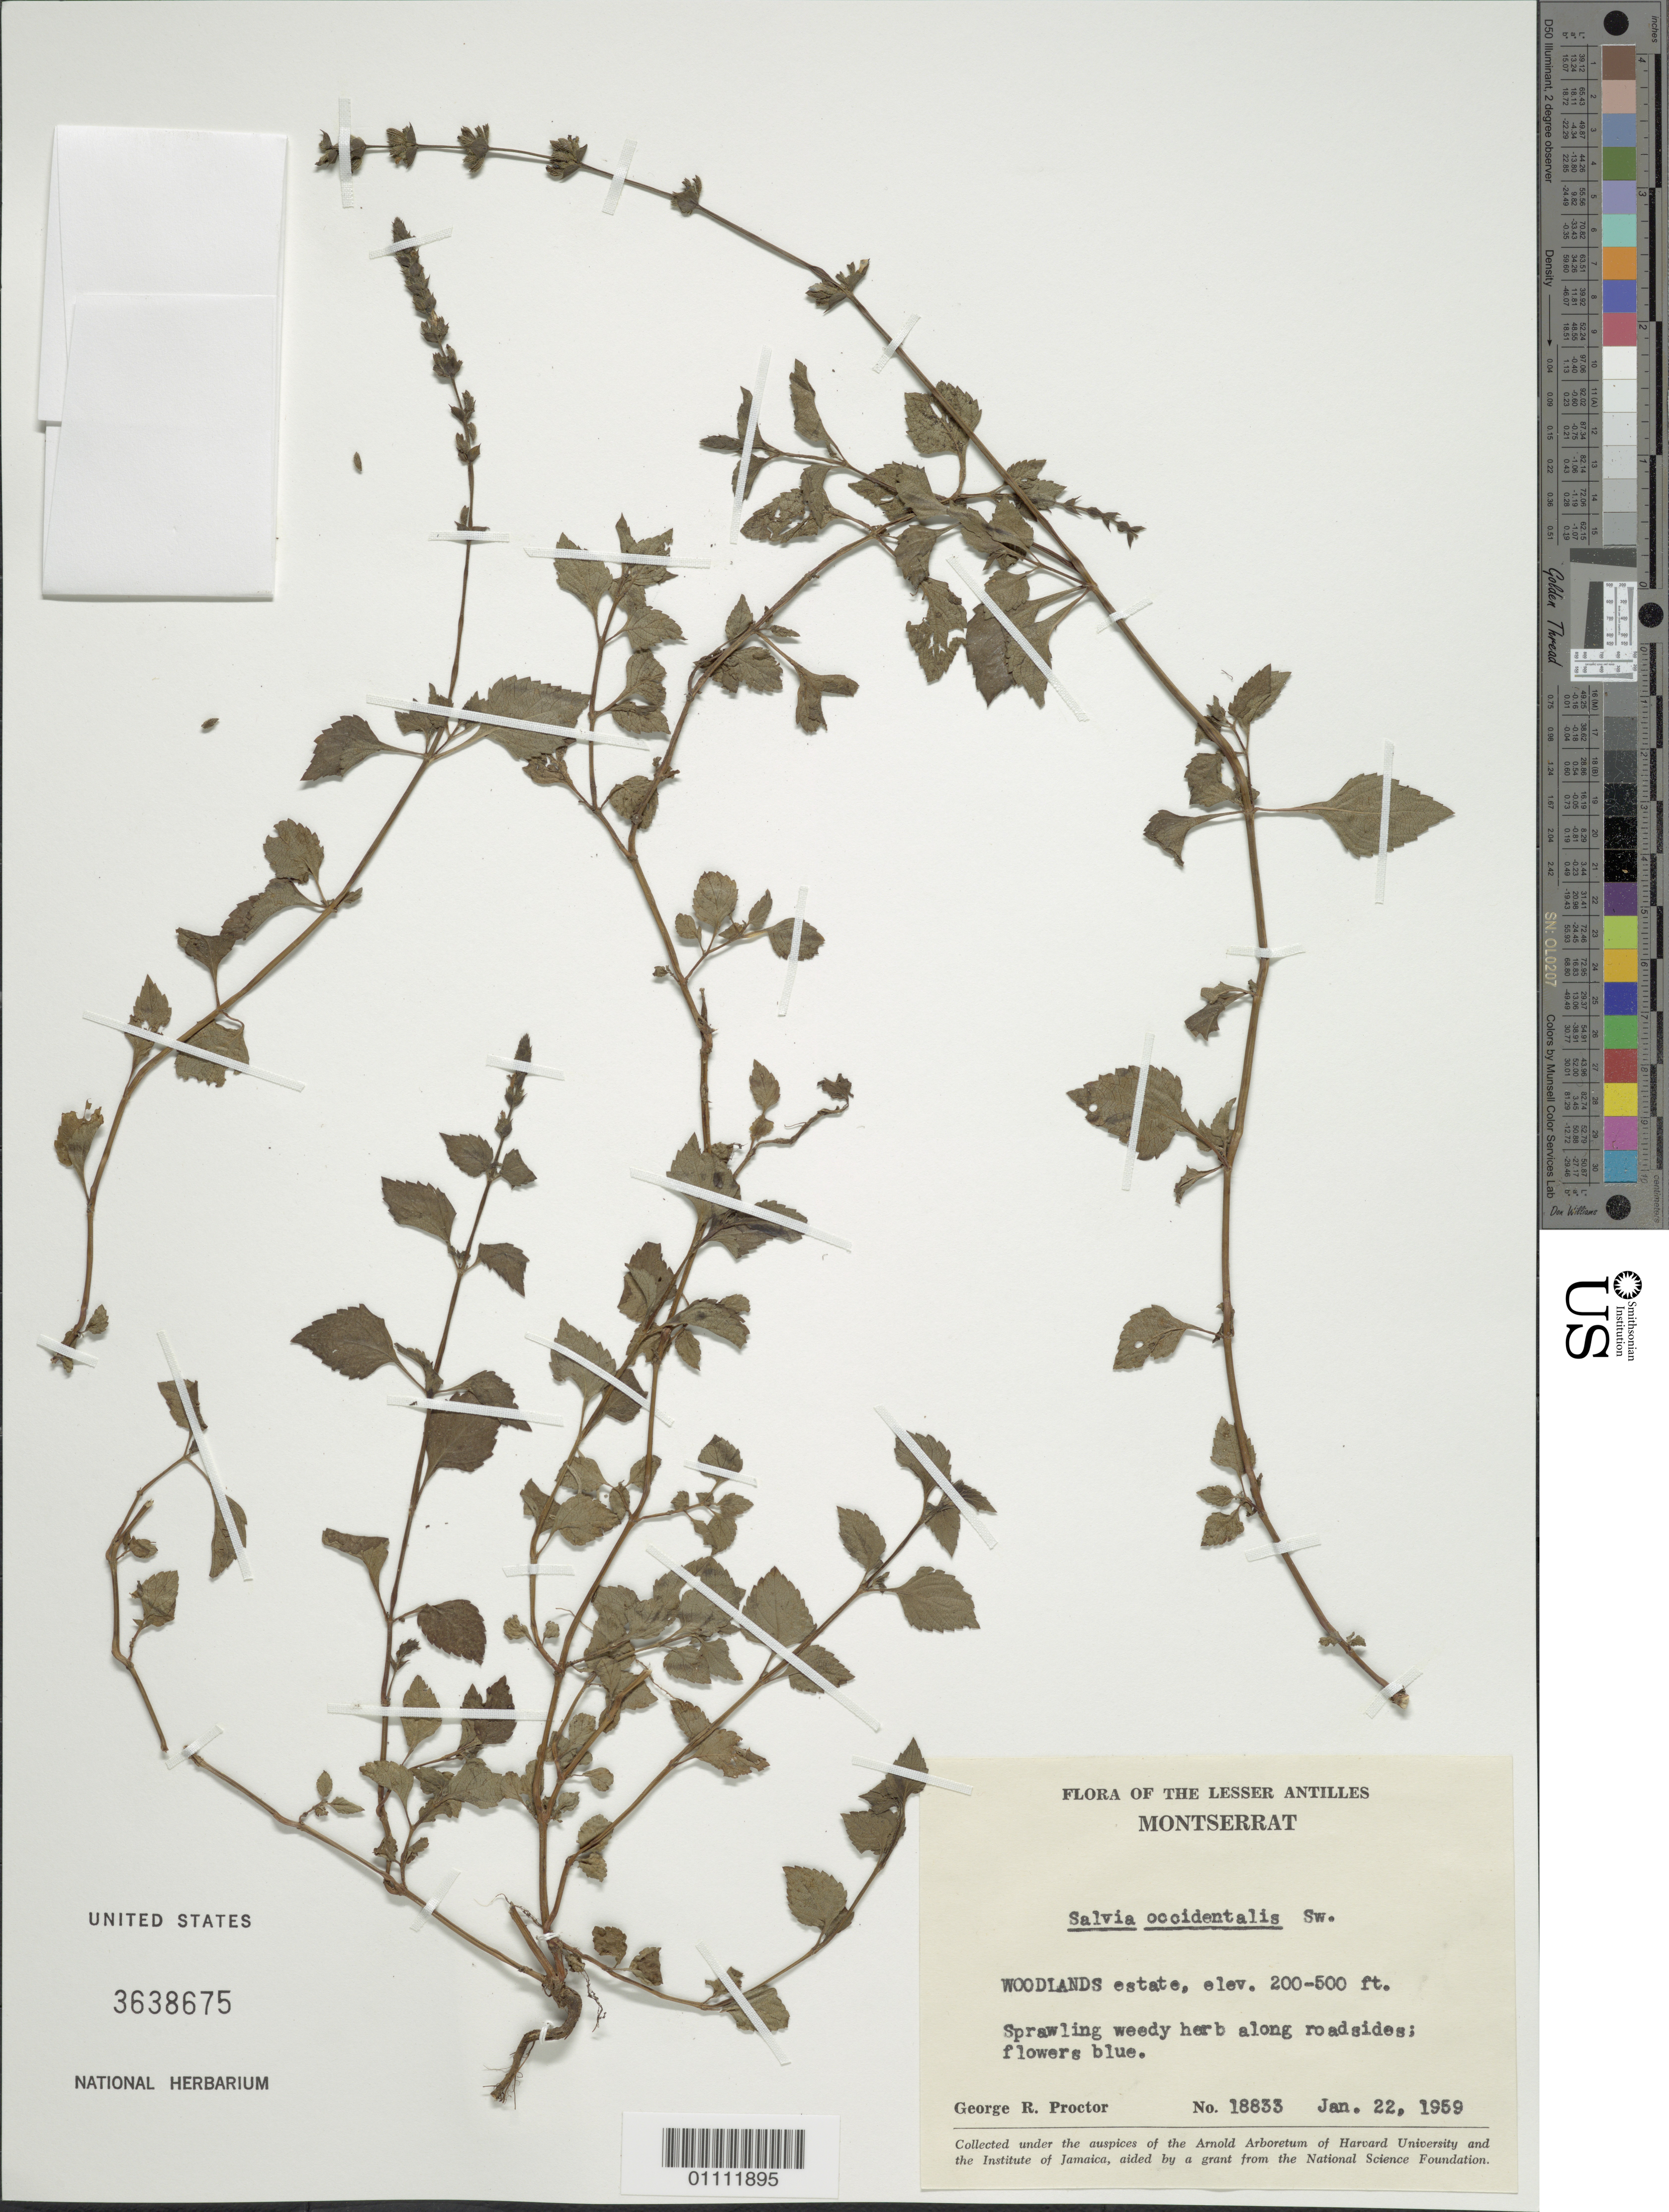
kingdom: Plantae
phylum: Tracheophyta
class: Magnoliopsida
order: Lamiales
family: Lamiaceae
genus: Salvia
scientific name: Salvia occidentalis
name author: Sw.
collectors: G. R. Proctor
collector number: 18833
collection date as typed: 22 Jan 1959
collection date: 1959-01-22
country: Montserrat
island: Montserrat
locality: Woodlands Estate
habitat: Along roadsides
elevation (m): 61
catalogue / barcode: US 3638675